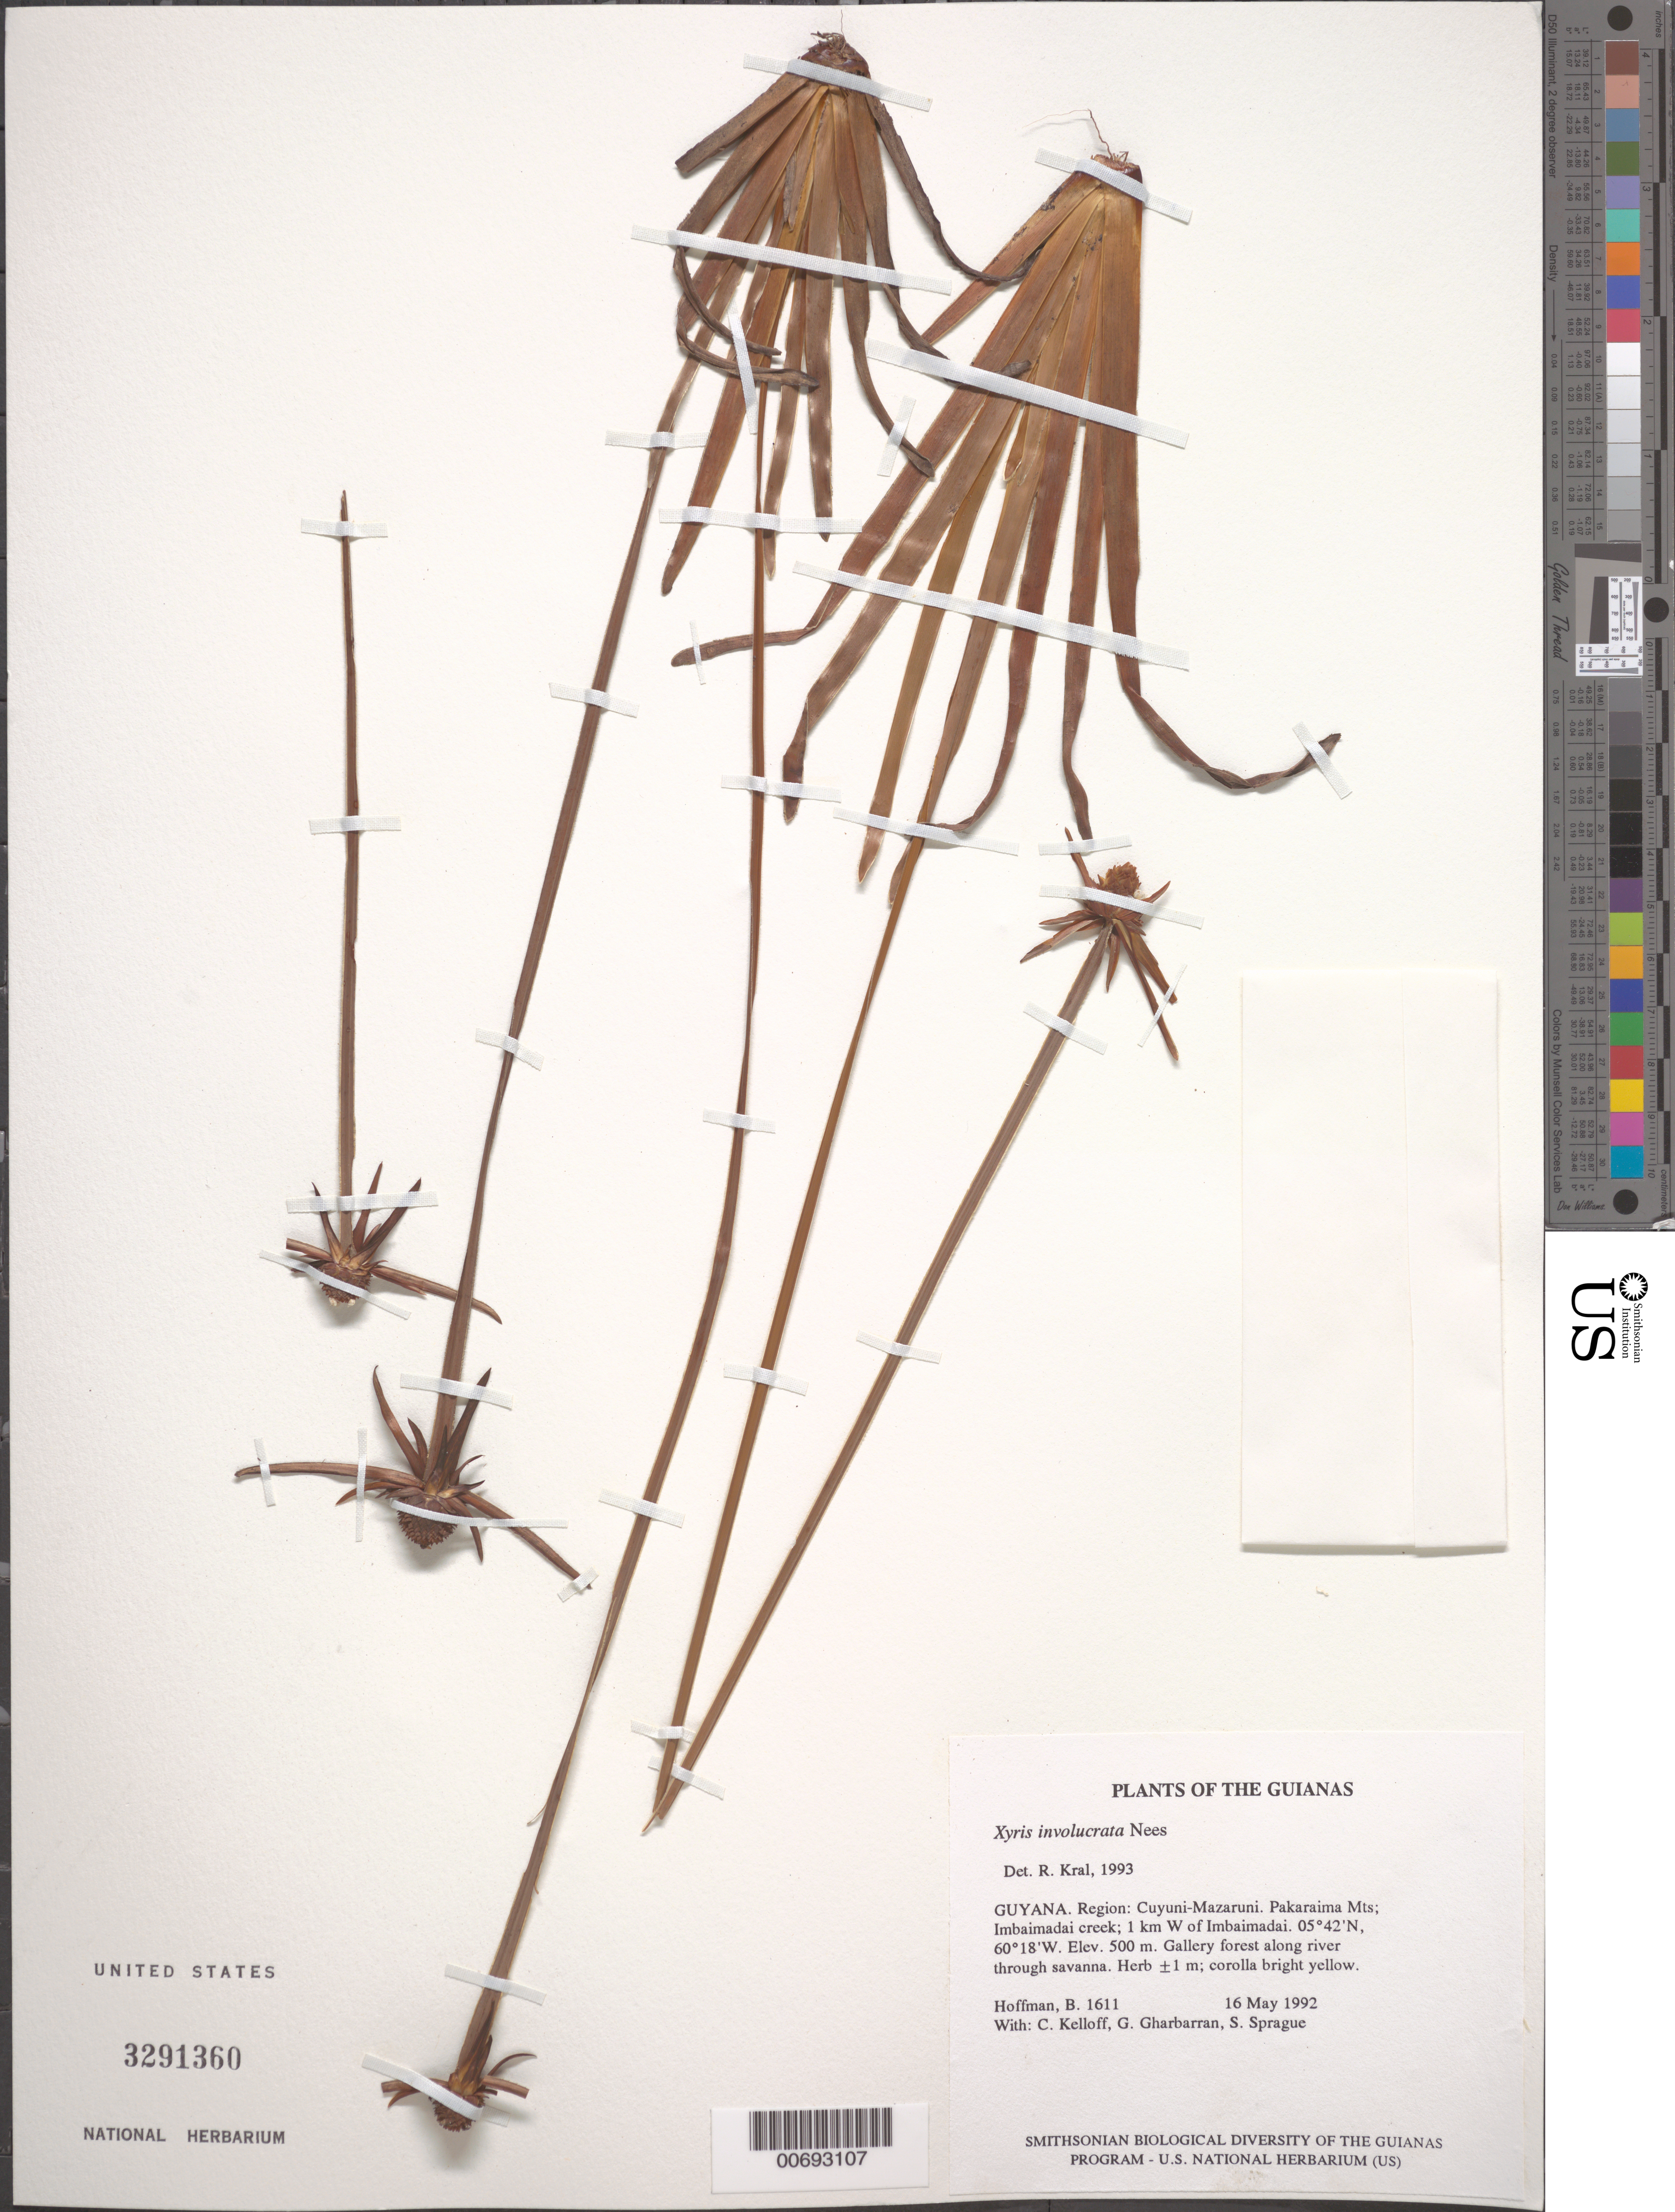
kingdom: Plantae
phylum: Tracheophyta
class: Liliopsida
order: Poales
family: Xyridaceae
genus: Xyris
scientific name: Xyris involucrata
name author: Nees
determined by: Kral, Robert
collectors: B. Hoffman, C. L. Kelloff, G. Gharbarran & S. Sprague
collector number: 1611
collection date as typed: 16 May 1992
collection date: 1992-05-16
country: Guyana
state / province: Cuyuni-Mazaruni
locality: Pakaraima Mts; Imbaimadai Creek; 1 km W of Imbaimadai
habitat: Gallery forest along river through savanna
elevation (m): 500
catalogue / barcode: US 3291360